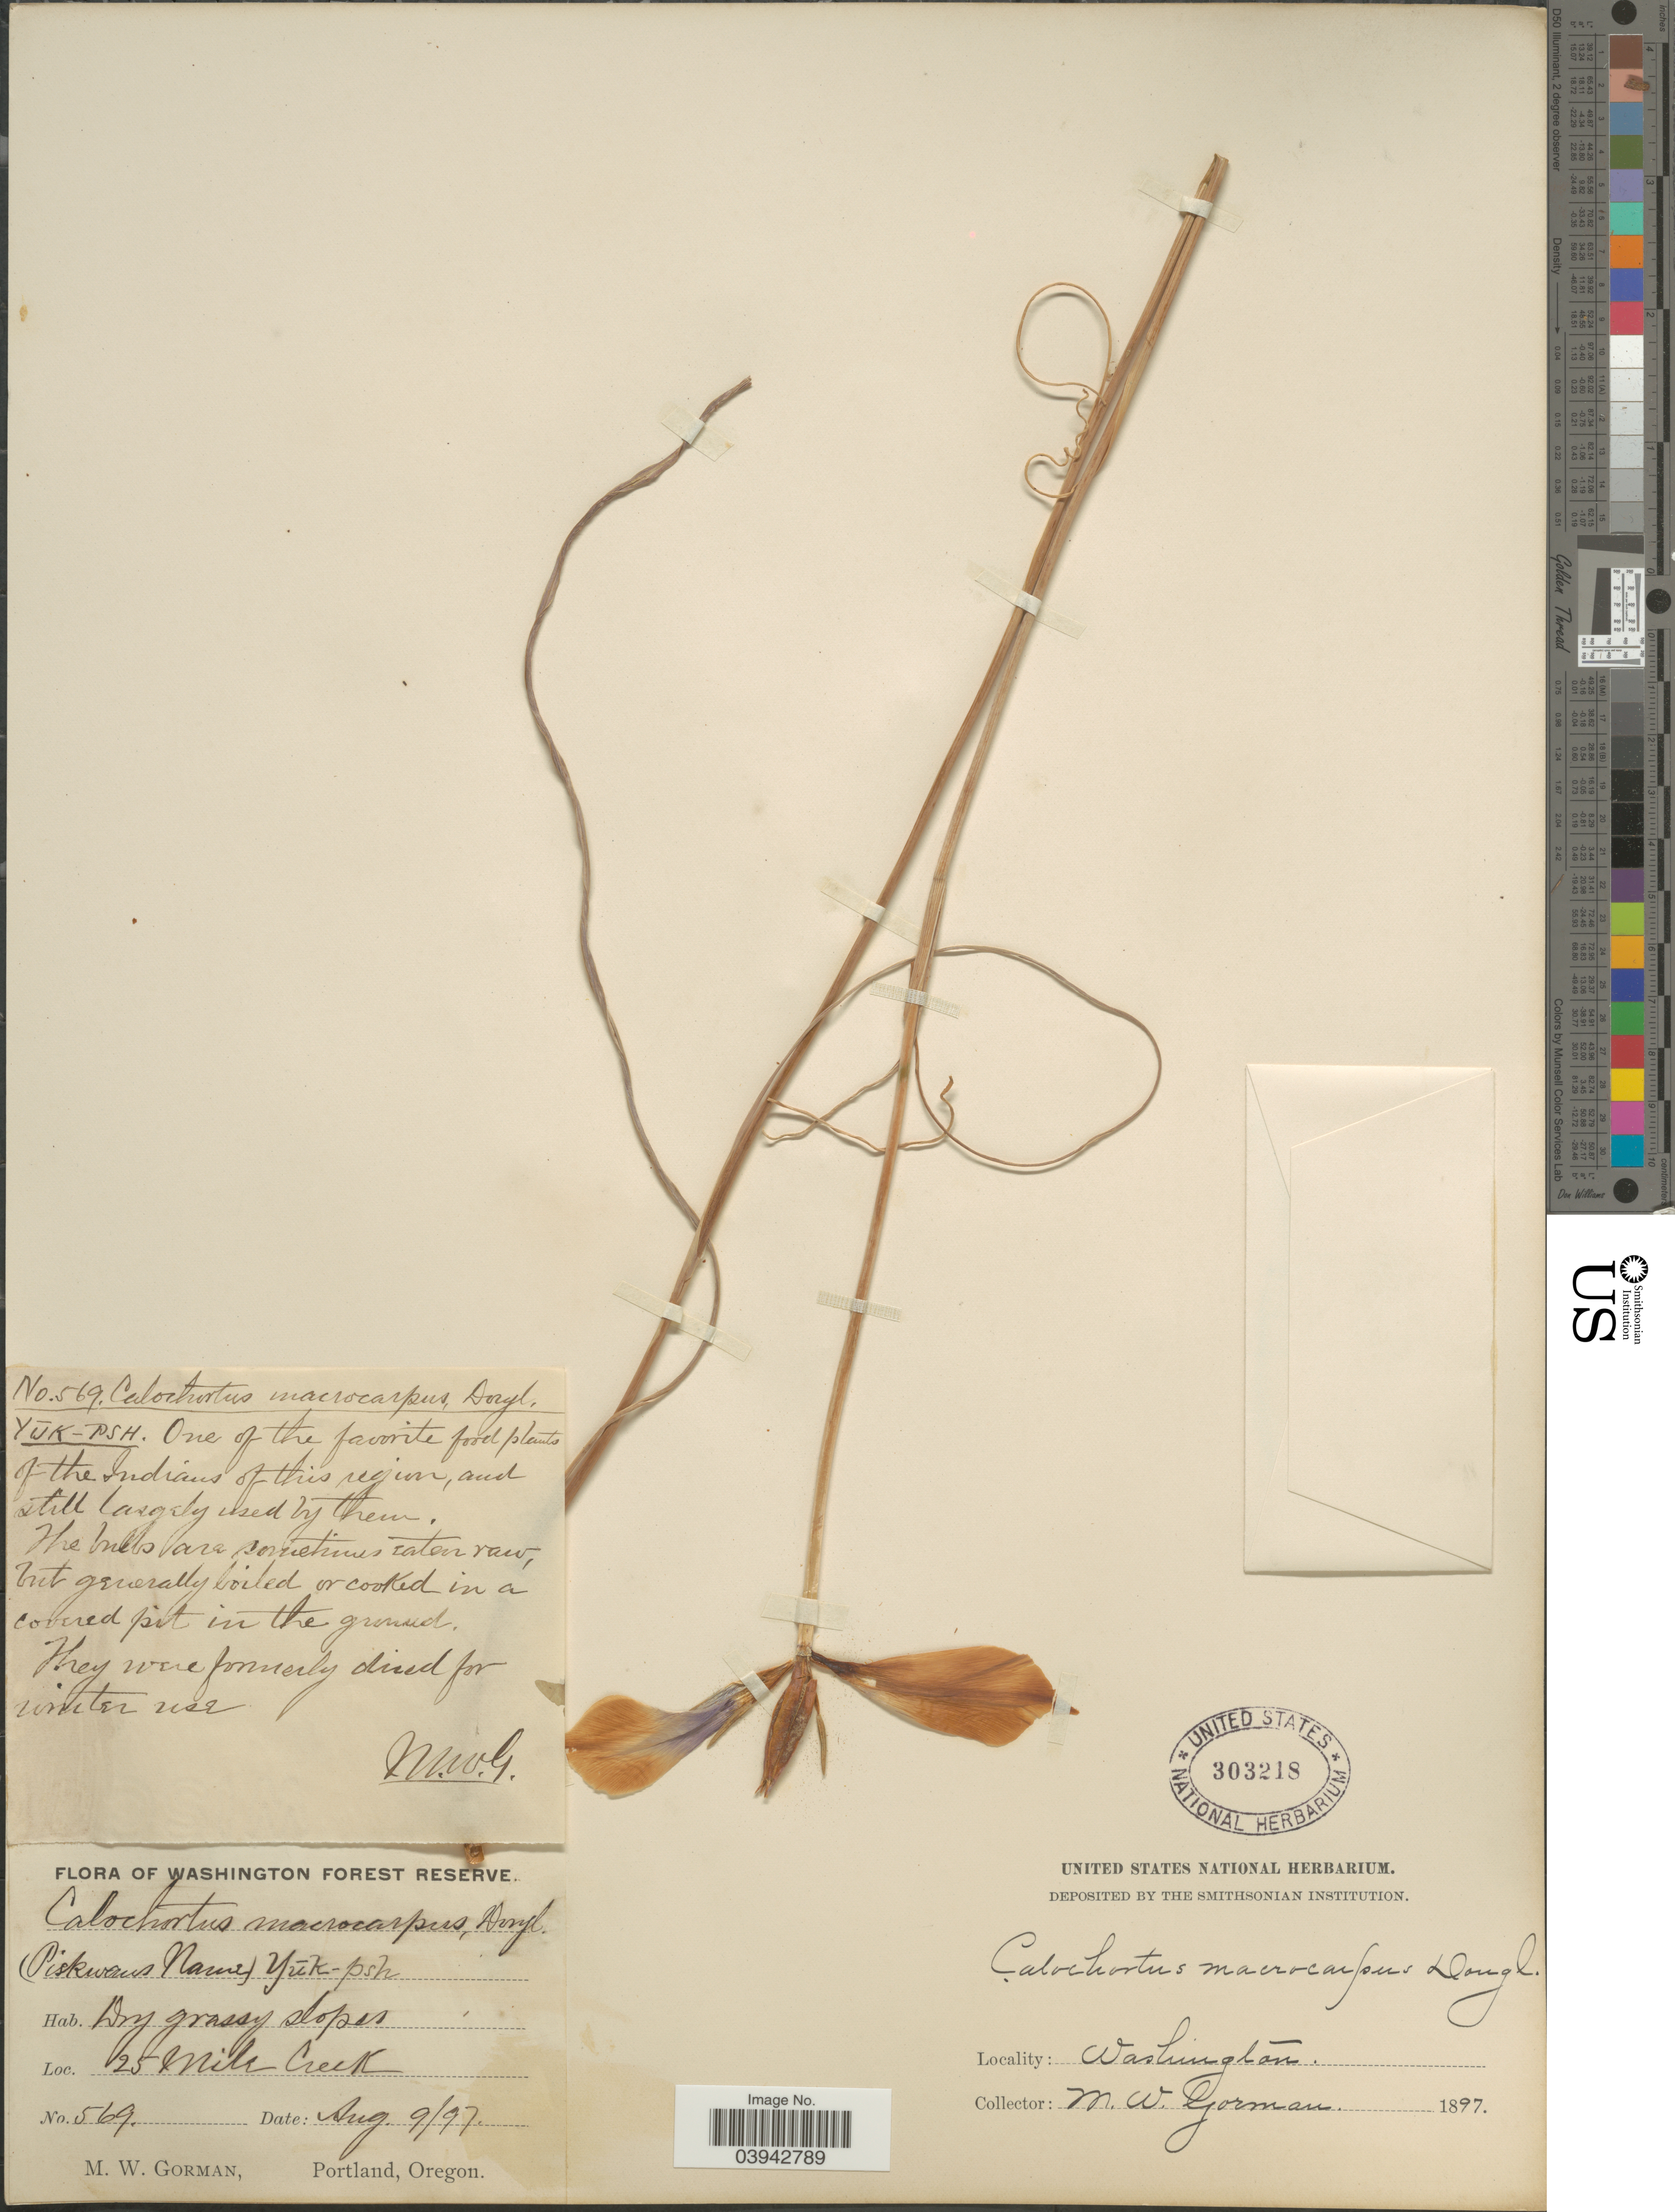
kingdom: Plantae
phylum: Tracheophyta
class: Liliopsida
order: Liliales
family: Liliaceae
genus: Calochortus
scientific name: Calochortus macrocarpus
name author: Douglas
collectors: M. W. Gorman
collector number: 569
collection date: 1897-08-09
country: United States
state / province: Washington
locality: Washington Forest Reserve. 25 Mile Creek.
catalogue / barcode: US 303218